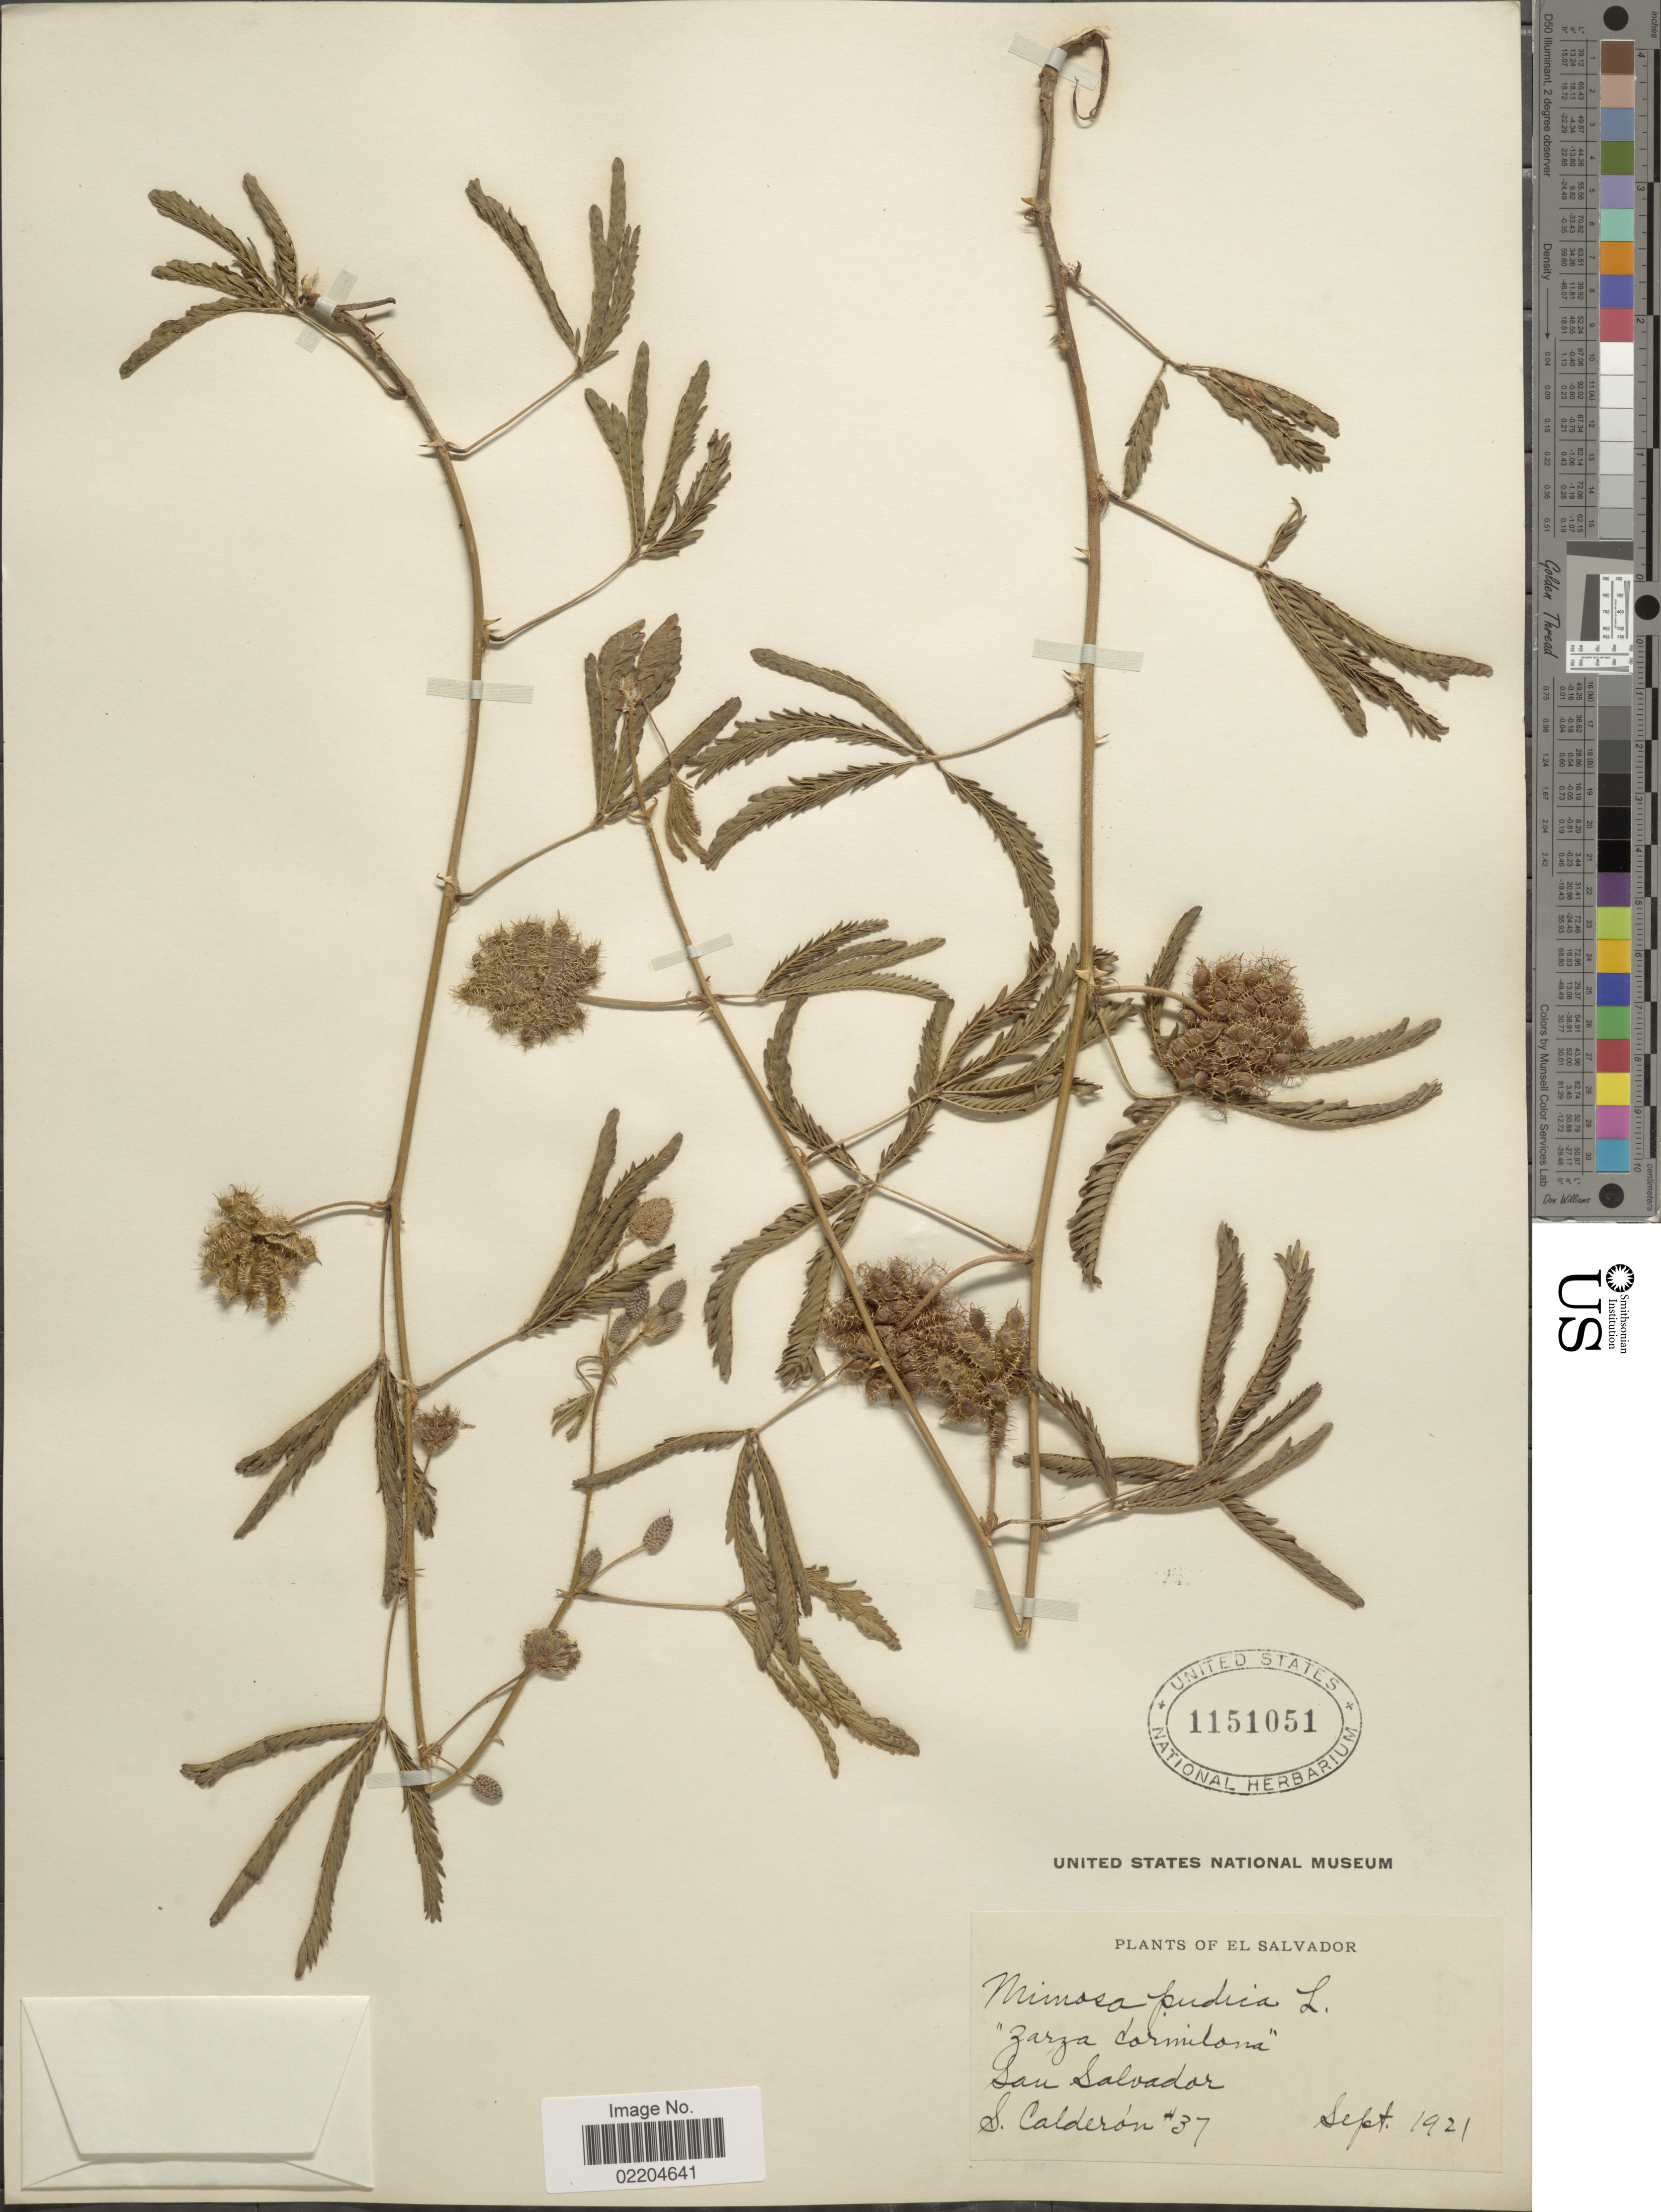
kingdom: Plantae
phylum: Tracheophyta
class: Magnoliopsida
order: Fabales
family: Fabaceae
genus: Mimosa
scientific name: Mimosa pudica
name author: L.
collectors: S. Calderón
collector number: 37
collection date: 1921-09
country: El Salvador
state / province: San Salvador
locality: San Salvador.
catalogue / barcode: US 1151051